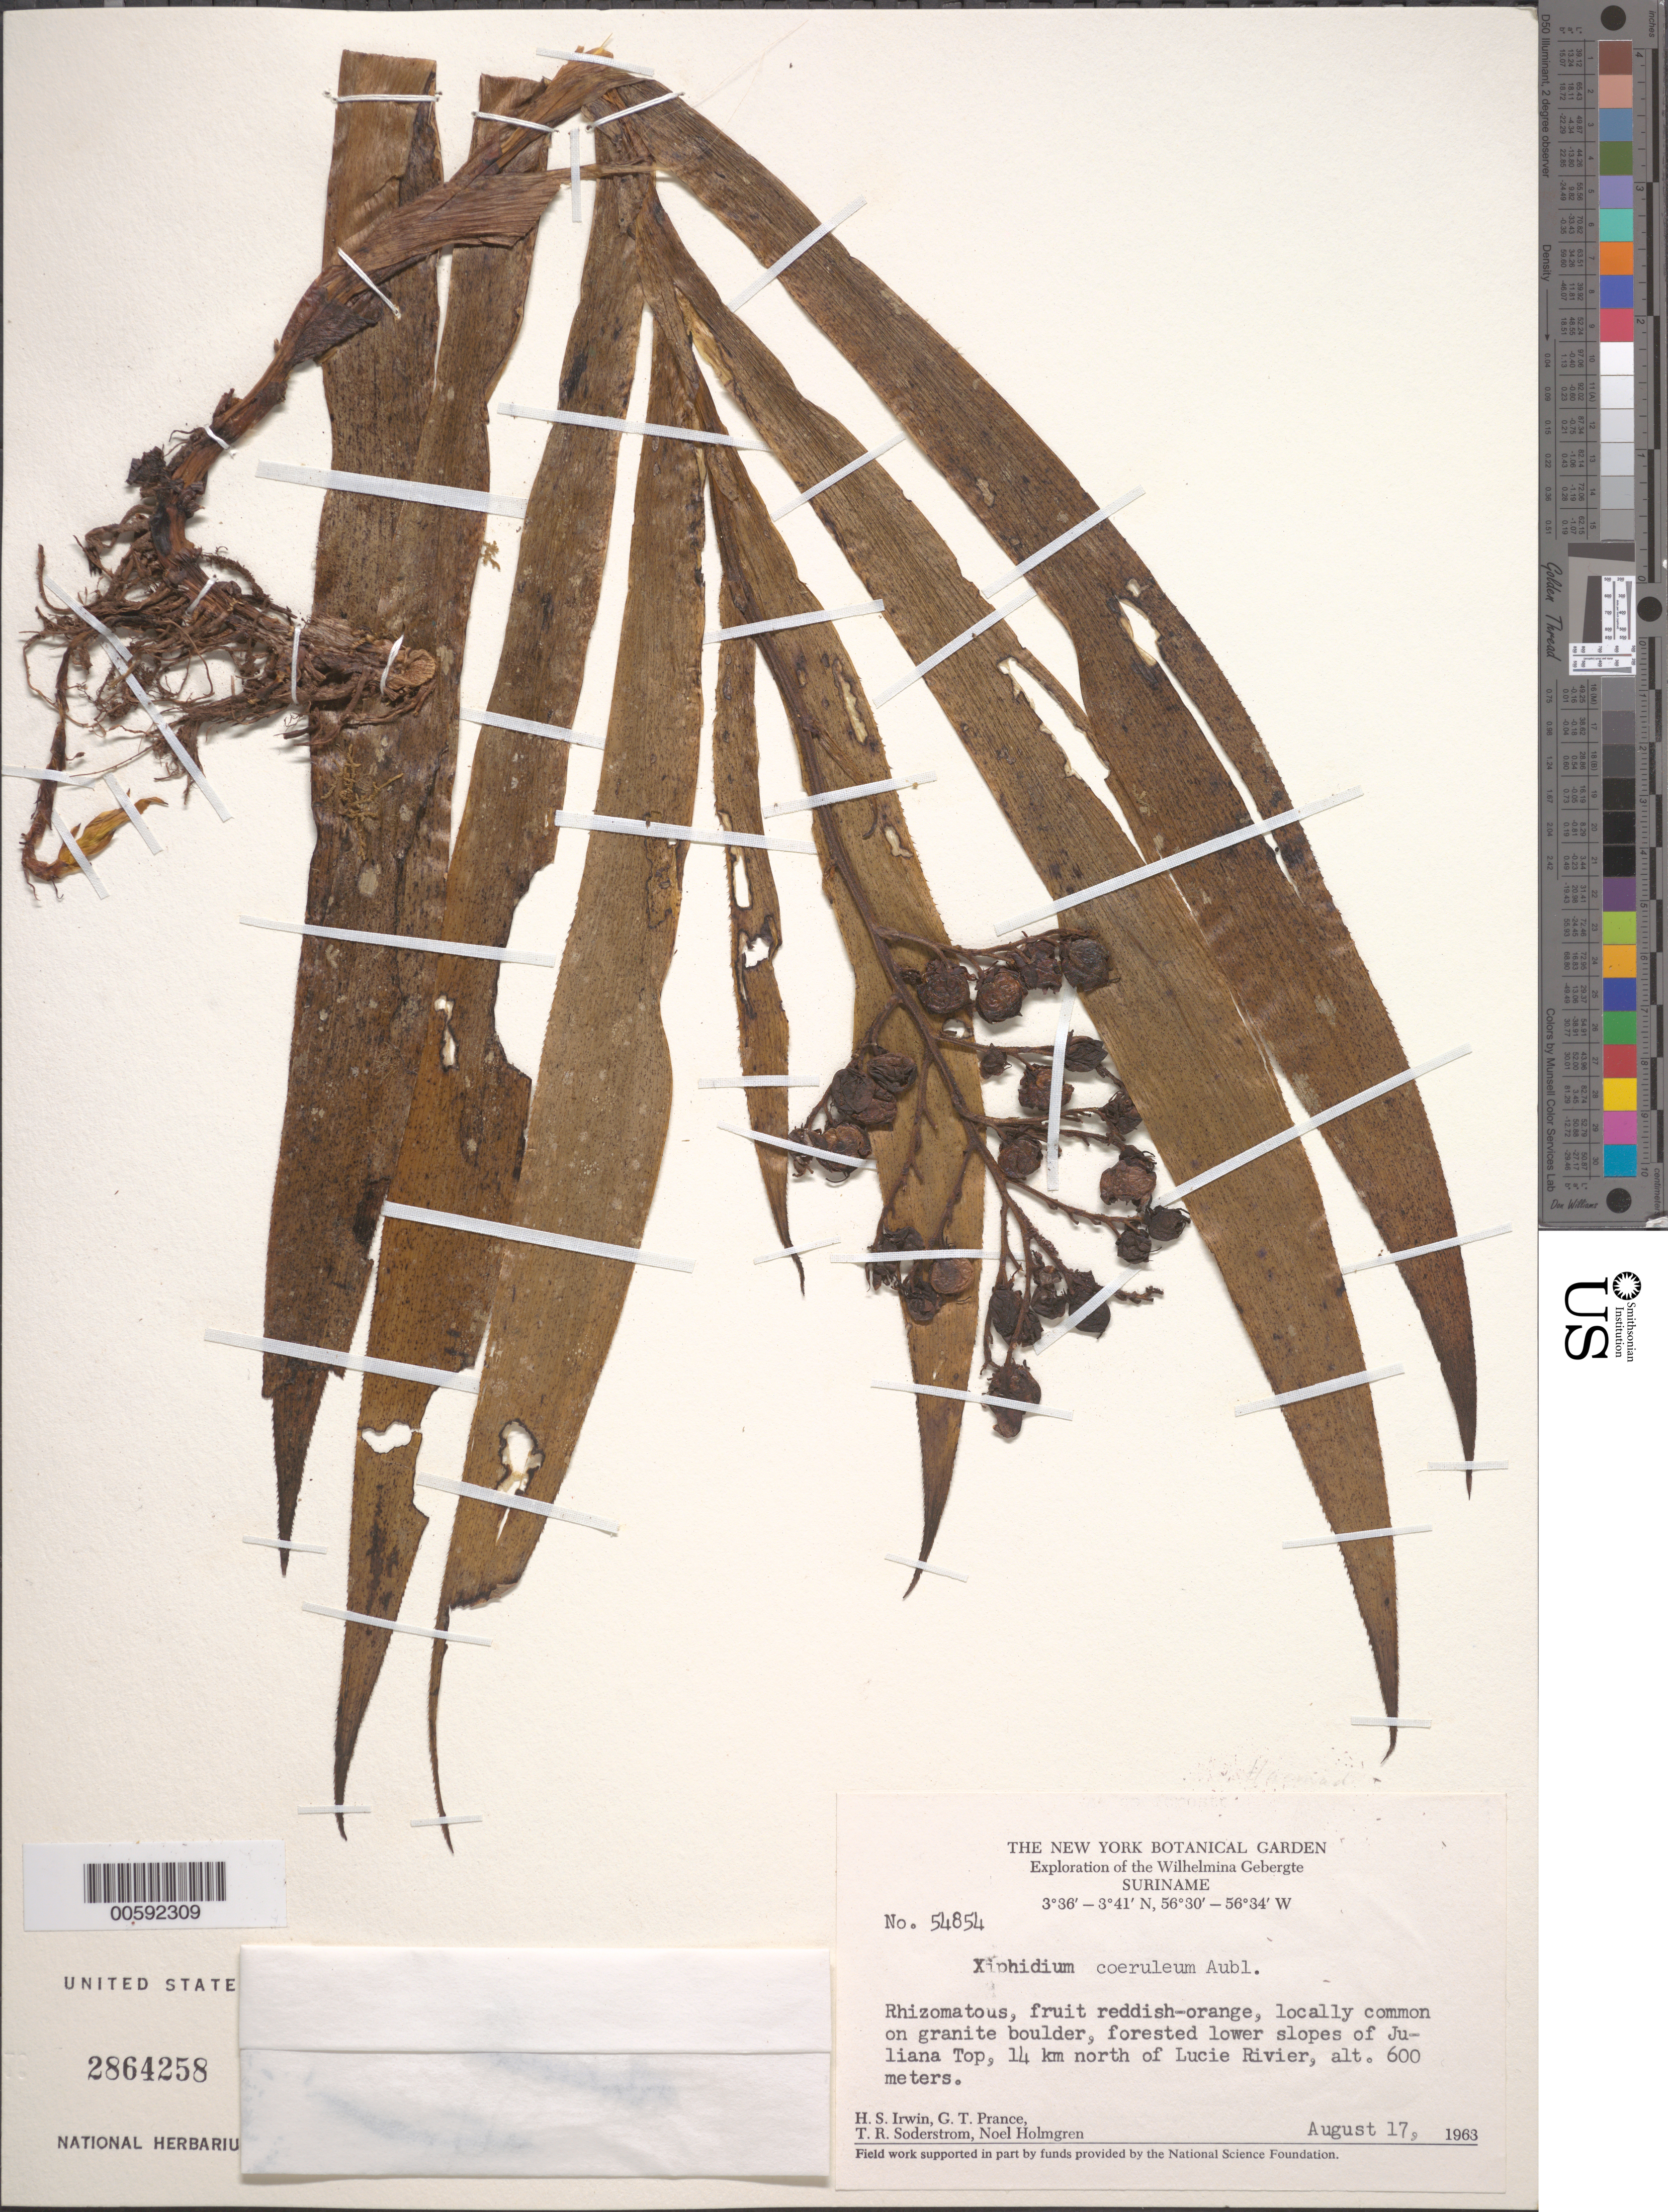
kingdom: Plantae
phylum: Tracheophyta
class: Liliopsida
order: Commelinales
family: Haemodoraceae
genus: Xiphidium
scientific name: Xiphidium caeruleum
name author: Aubl.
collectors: H. Irwin, G. T. Prance, T. R. Soderstrom & N. H. Holmgren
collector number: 54854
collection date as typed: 17 Aug 1963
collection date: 1963-08-17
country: Suriname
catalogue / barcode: US 2864258